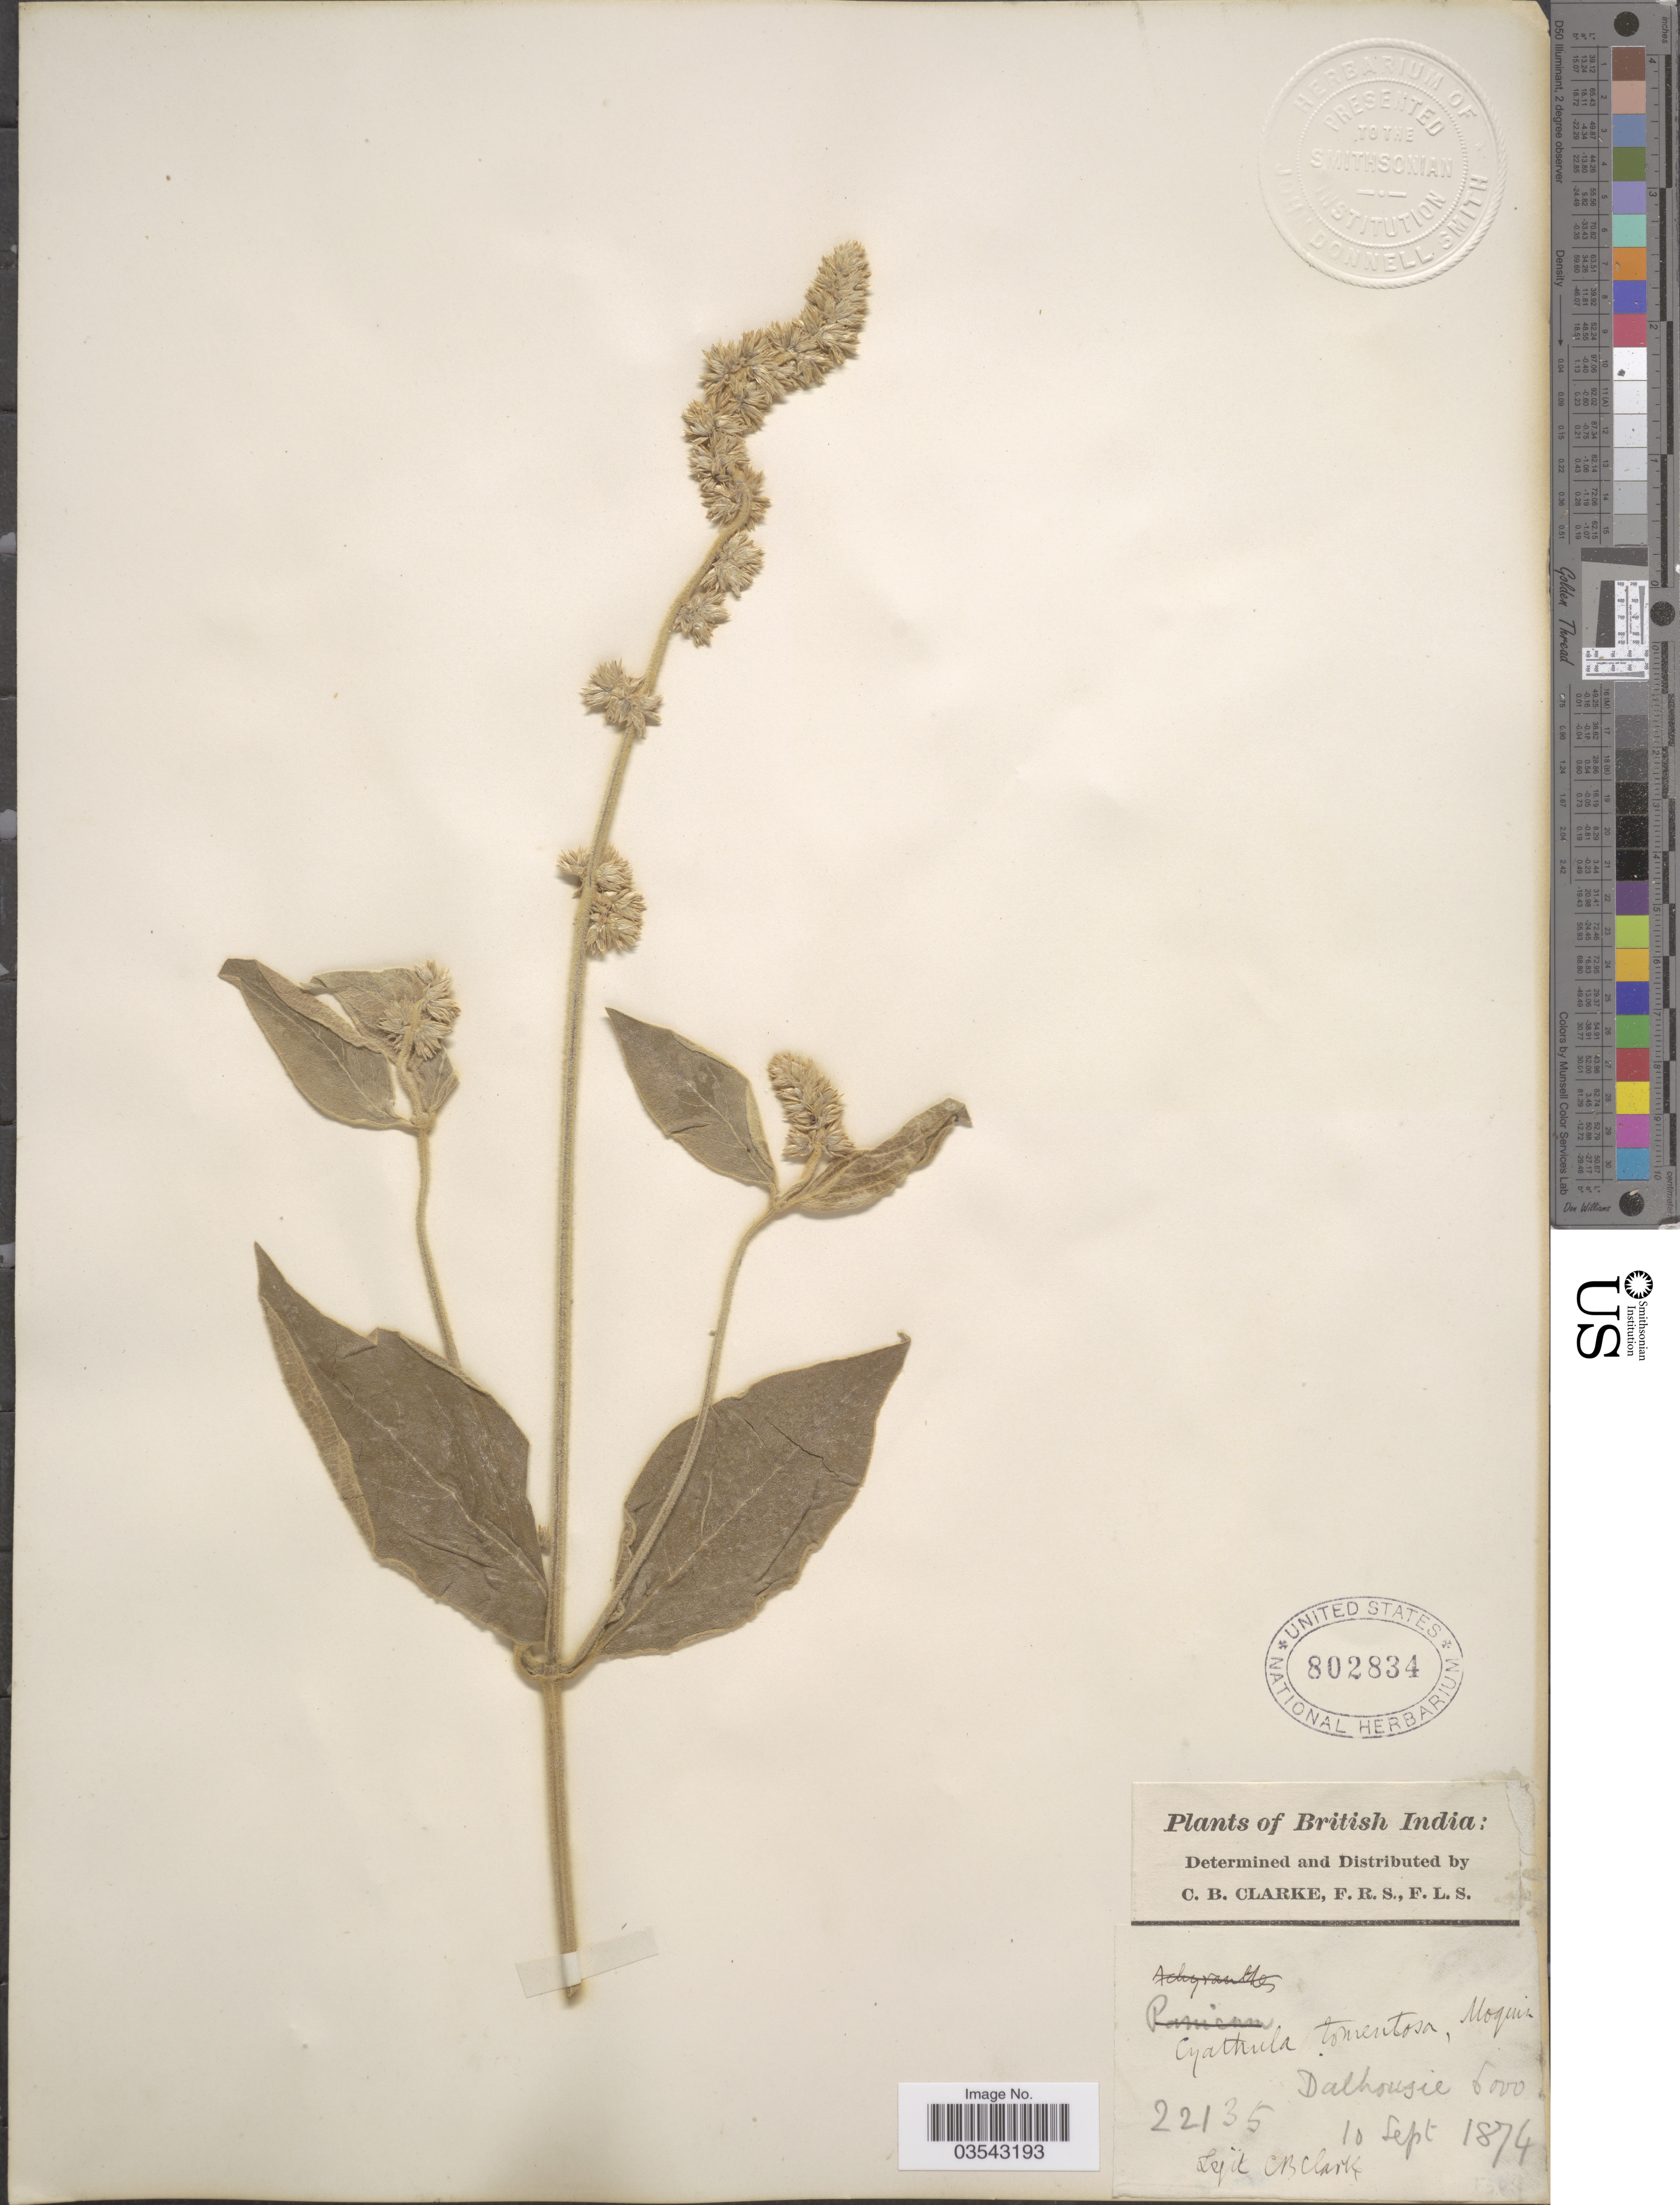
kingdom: Plantae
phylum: Tracheophyta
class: Magnoliopsida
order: Caryophyllales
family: Amaranthaceae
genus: Cyathula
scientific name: Cyathula tomentosa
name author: (Roth) Moq.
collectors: C. B. Clarke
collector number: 22135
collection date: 1974-09-10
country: India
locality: British India. Dalhousie.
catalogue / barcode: US 802834